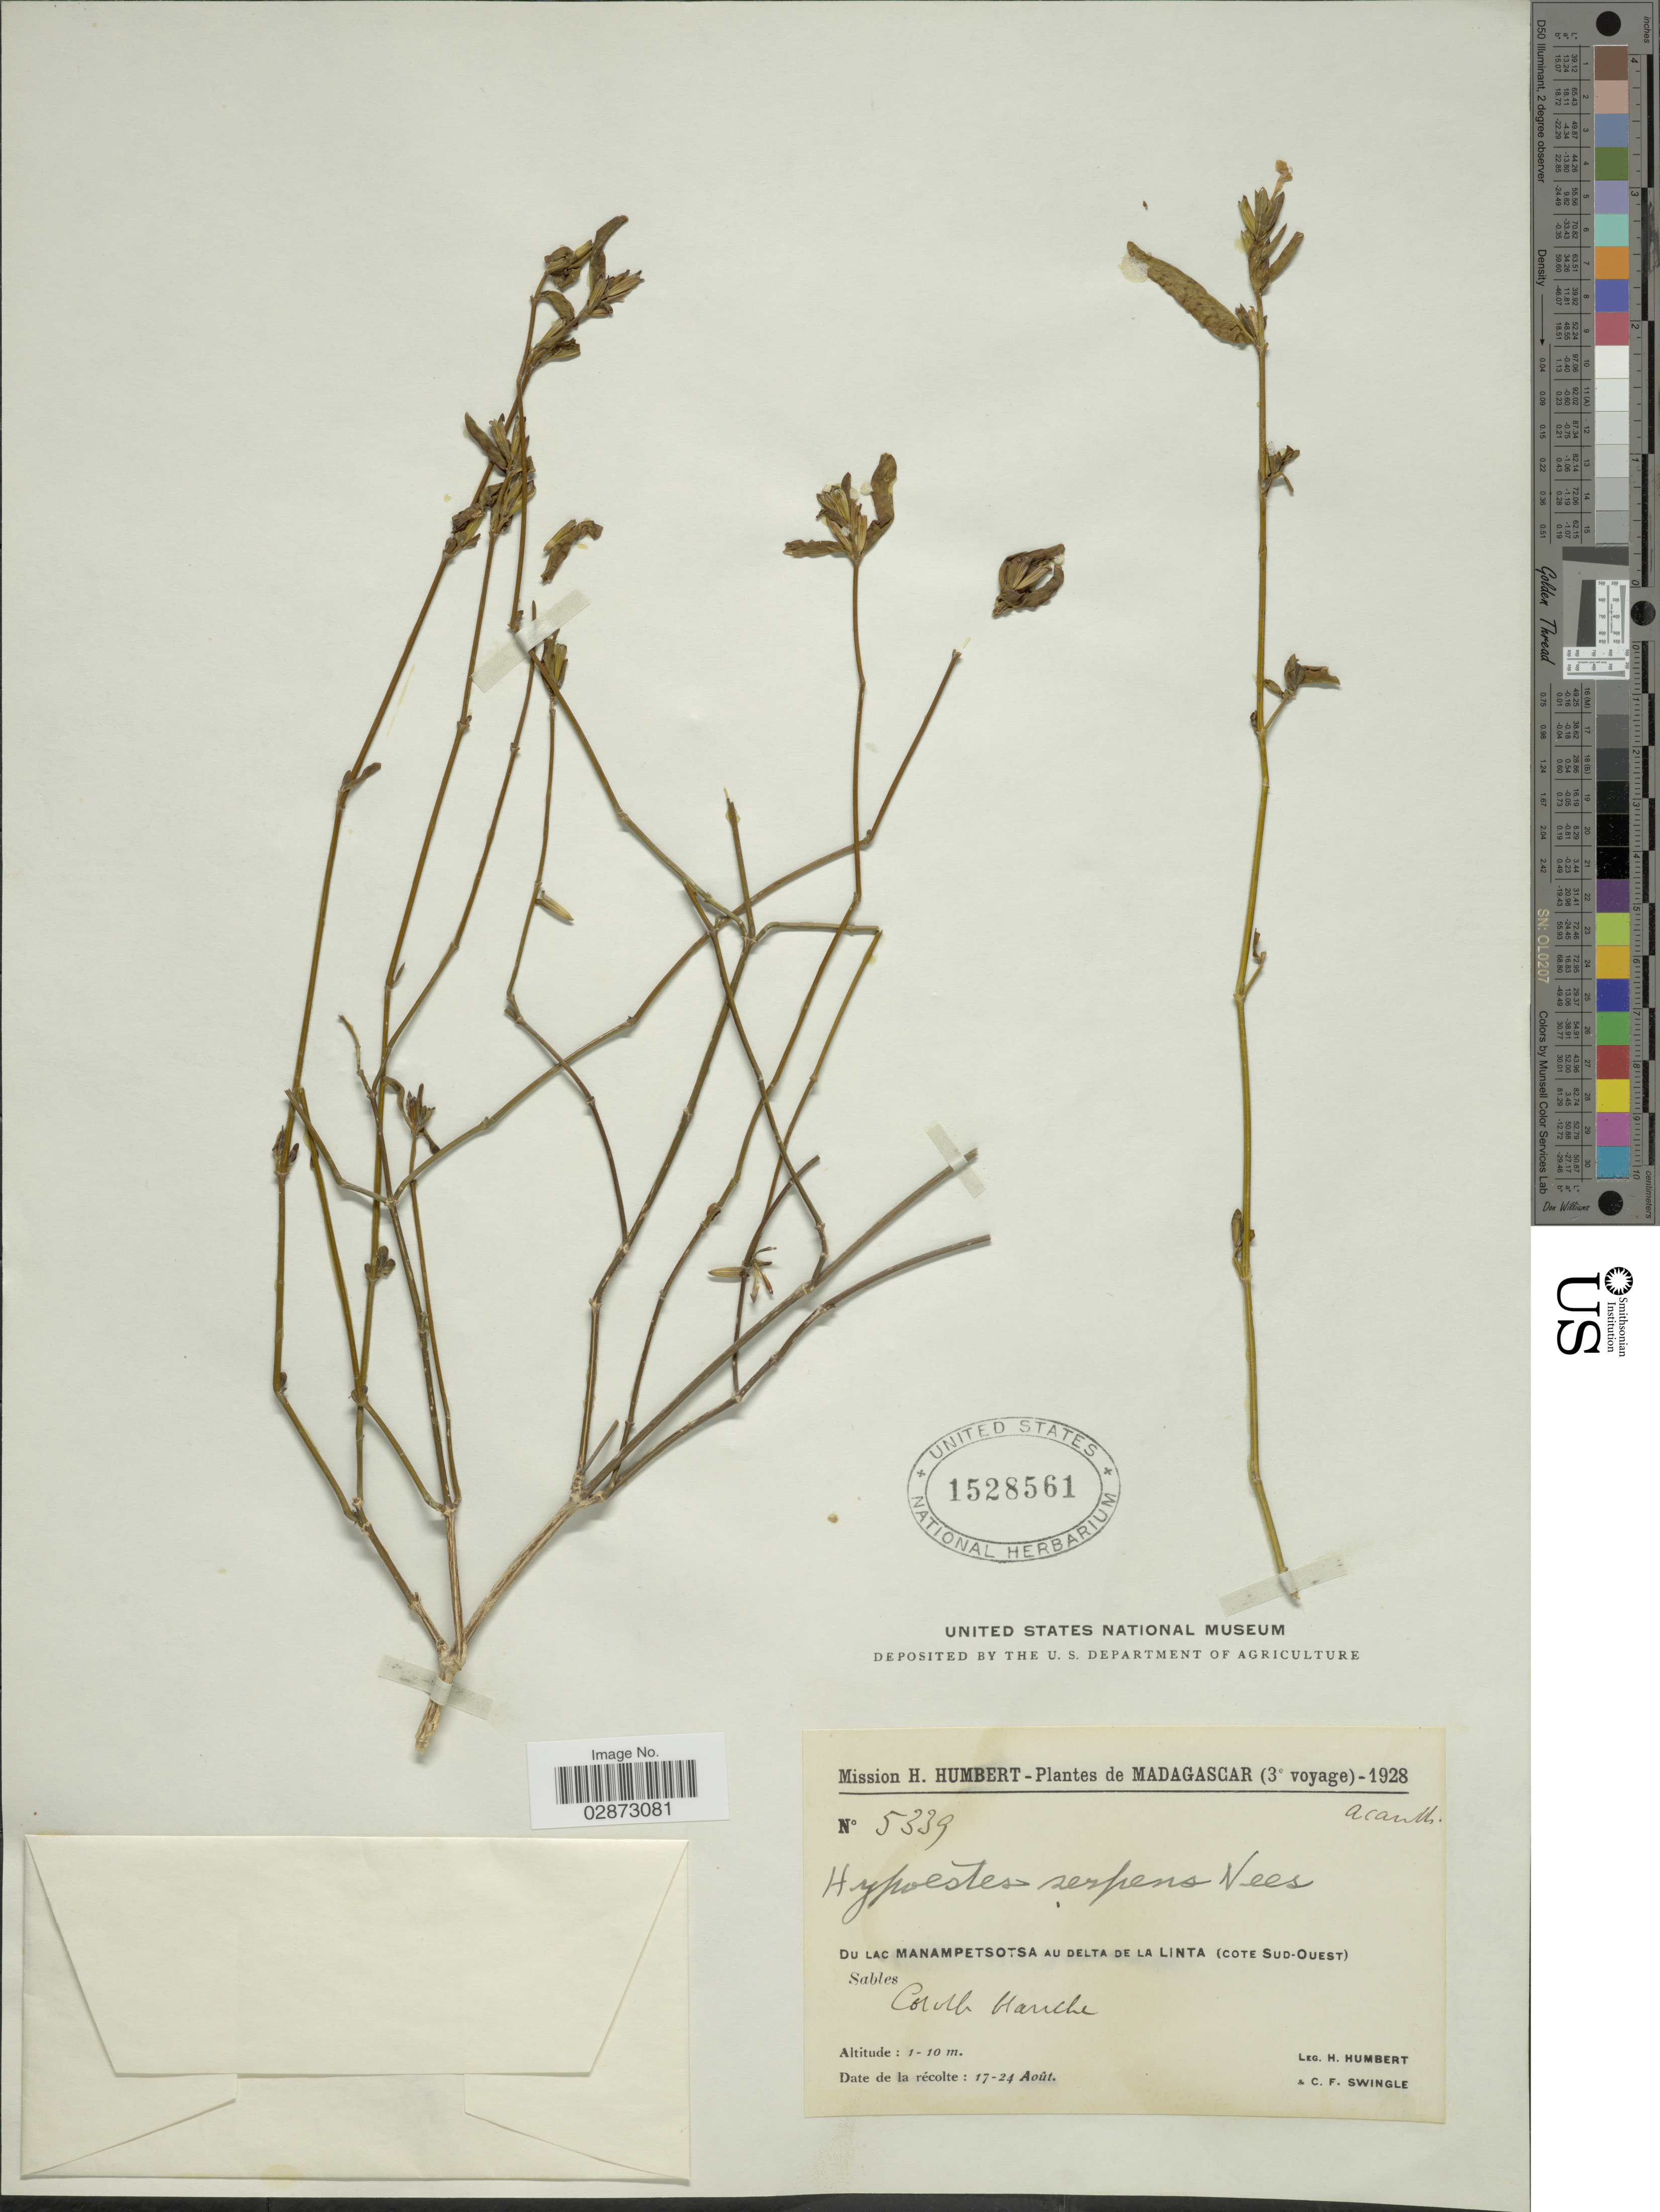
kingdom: Plantae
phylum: Tracheophyta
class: Magnoliopsida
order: Lamiales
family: Acanthaceae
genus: Hypoestes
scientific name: Hypoestes serpens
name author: R. Br.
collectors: H. Humbert & C. Swingle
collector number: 5339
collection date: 1928-08-17/1928-08-24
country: Madagascar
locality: Du lac Manampetsotsa au delta de la Linta (Cote Sud-Ouest).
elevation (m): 1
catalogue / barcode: US 1528561